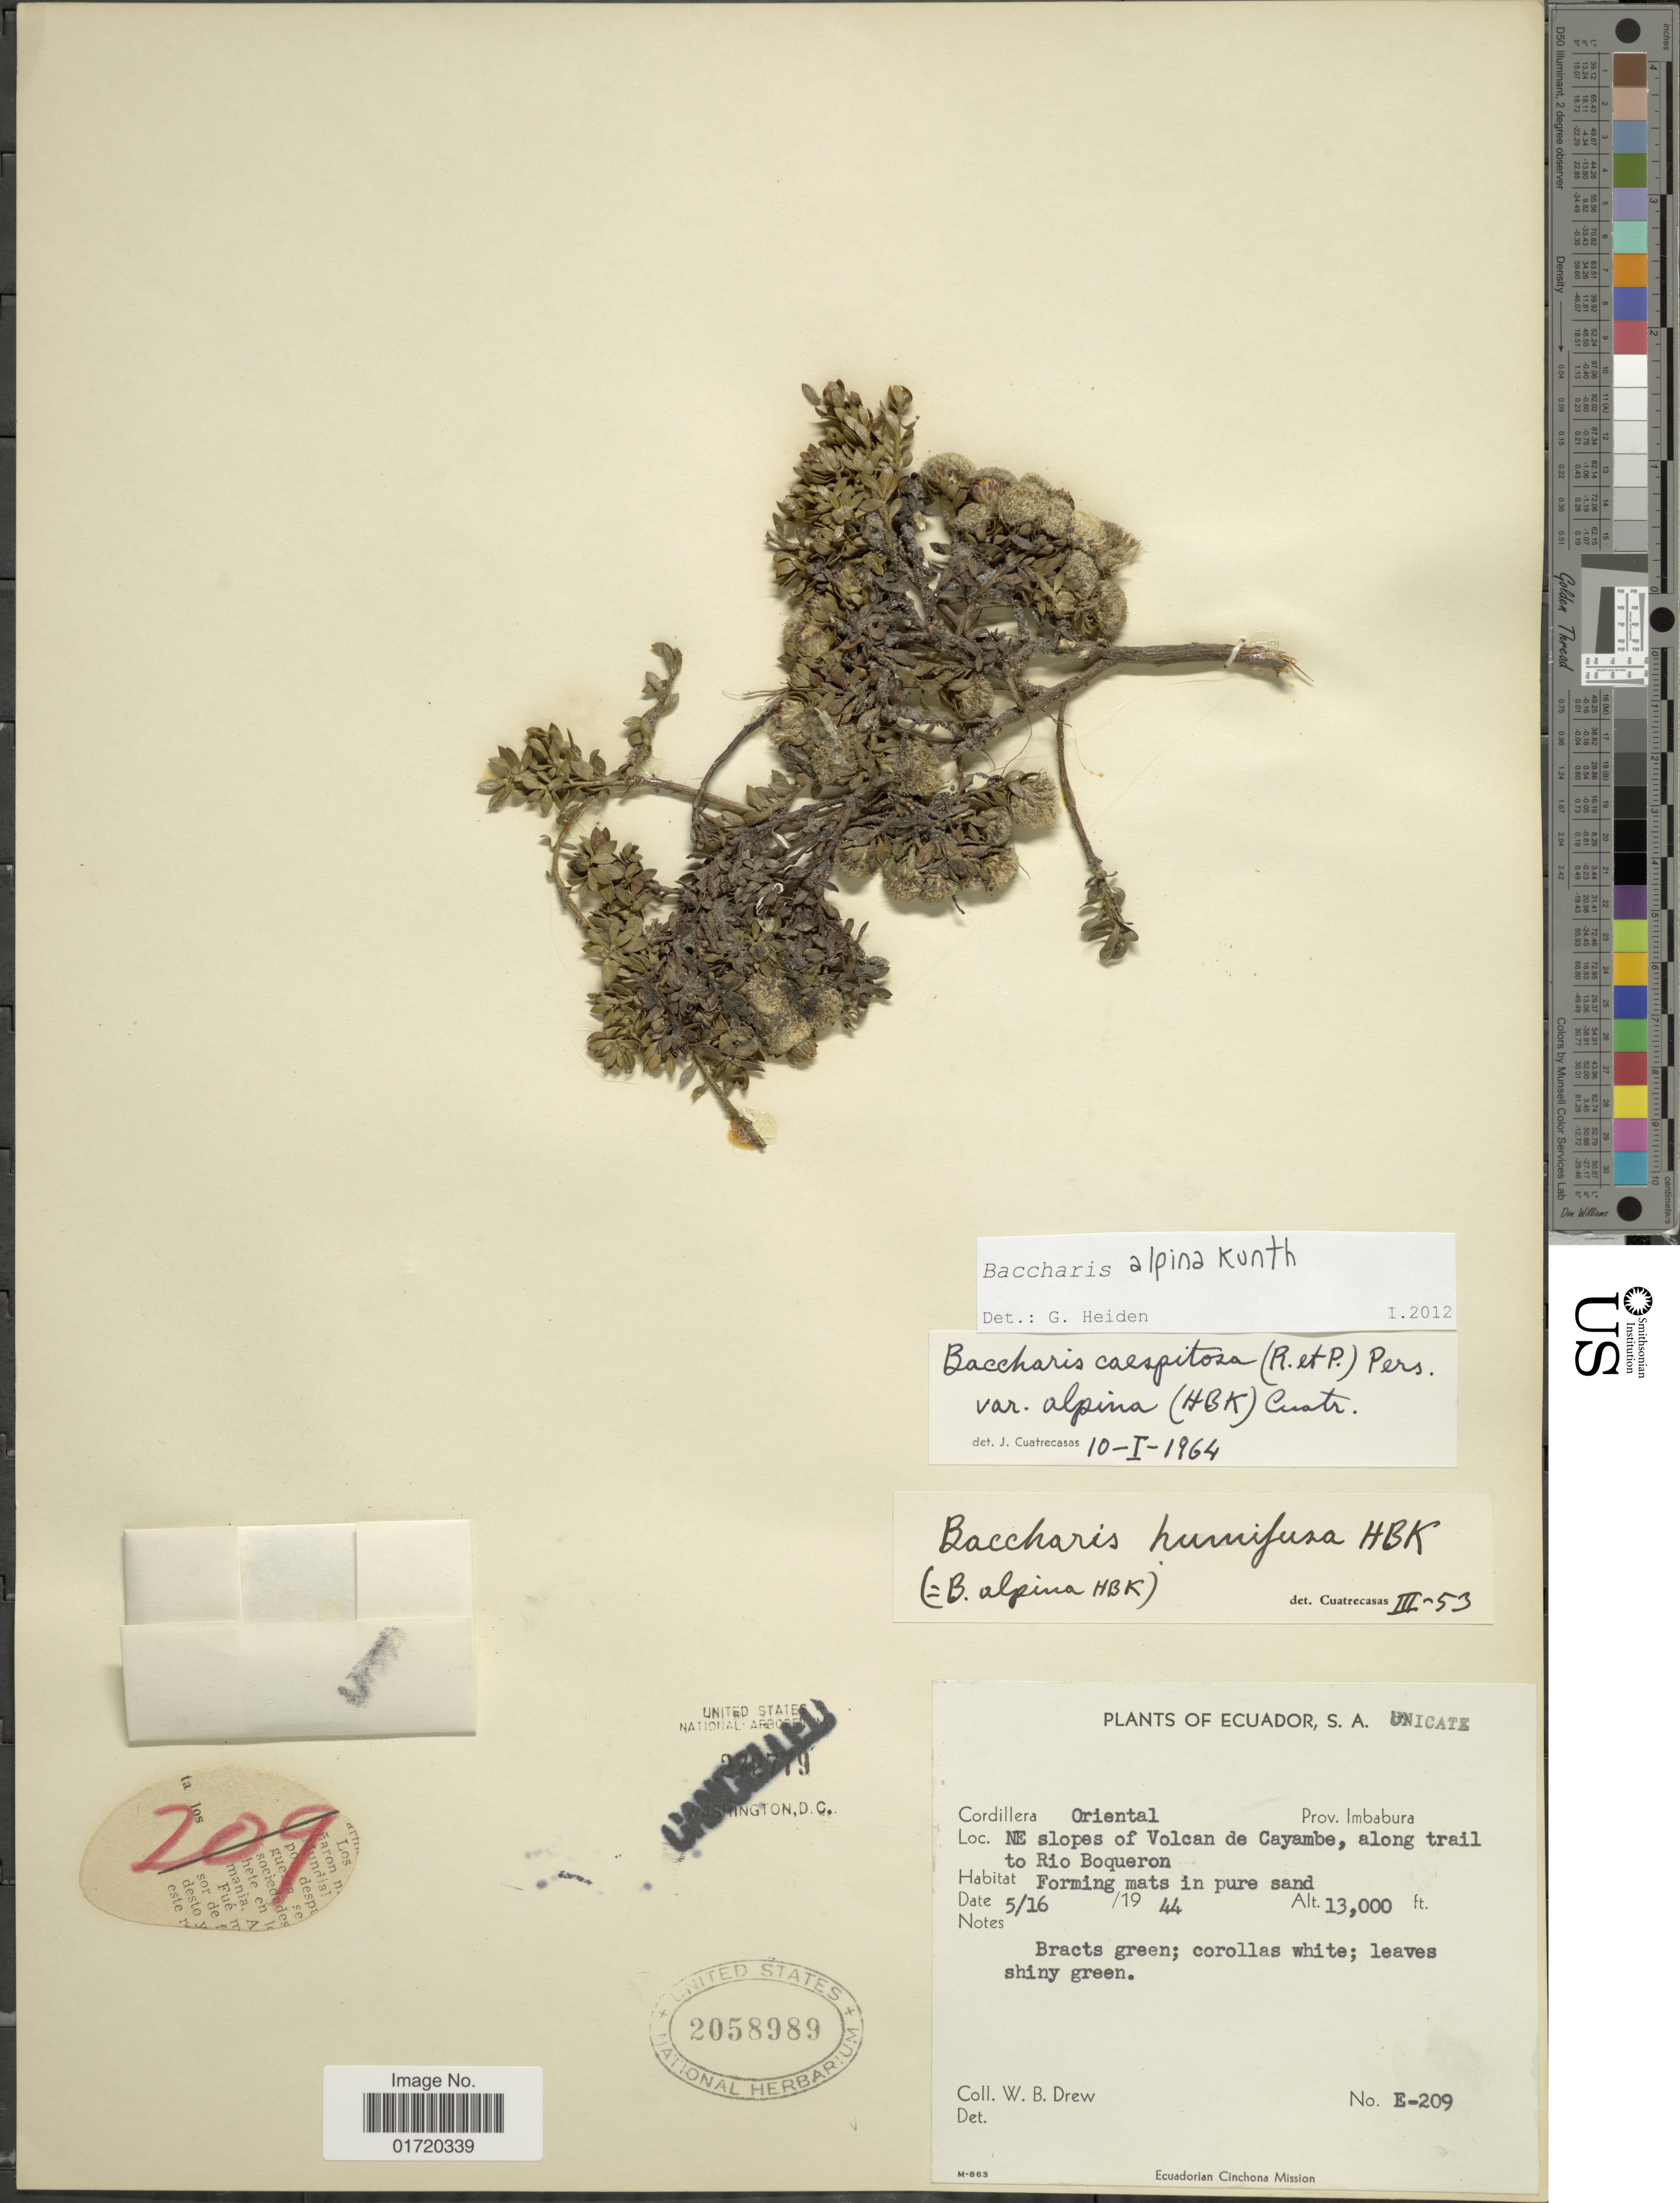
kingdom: Plantae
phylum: Tracheophyta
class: Magnoliopsida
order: Asterales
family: Asteraceae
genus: Baccharis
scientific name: Baccharis alpina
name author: Kunth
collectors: W. B. Drew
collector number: E-209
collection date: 1944-05-16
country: Ecuador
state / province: Imbabura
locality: Cordillera Oriental, NE slopes of Volcan de Cayambe, along trail to Rio Boqueron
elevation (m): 3962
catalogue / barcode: US 2058989